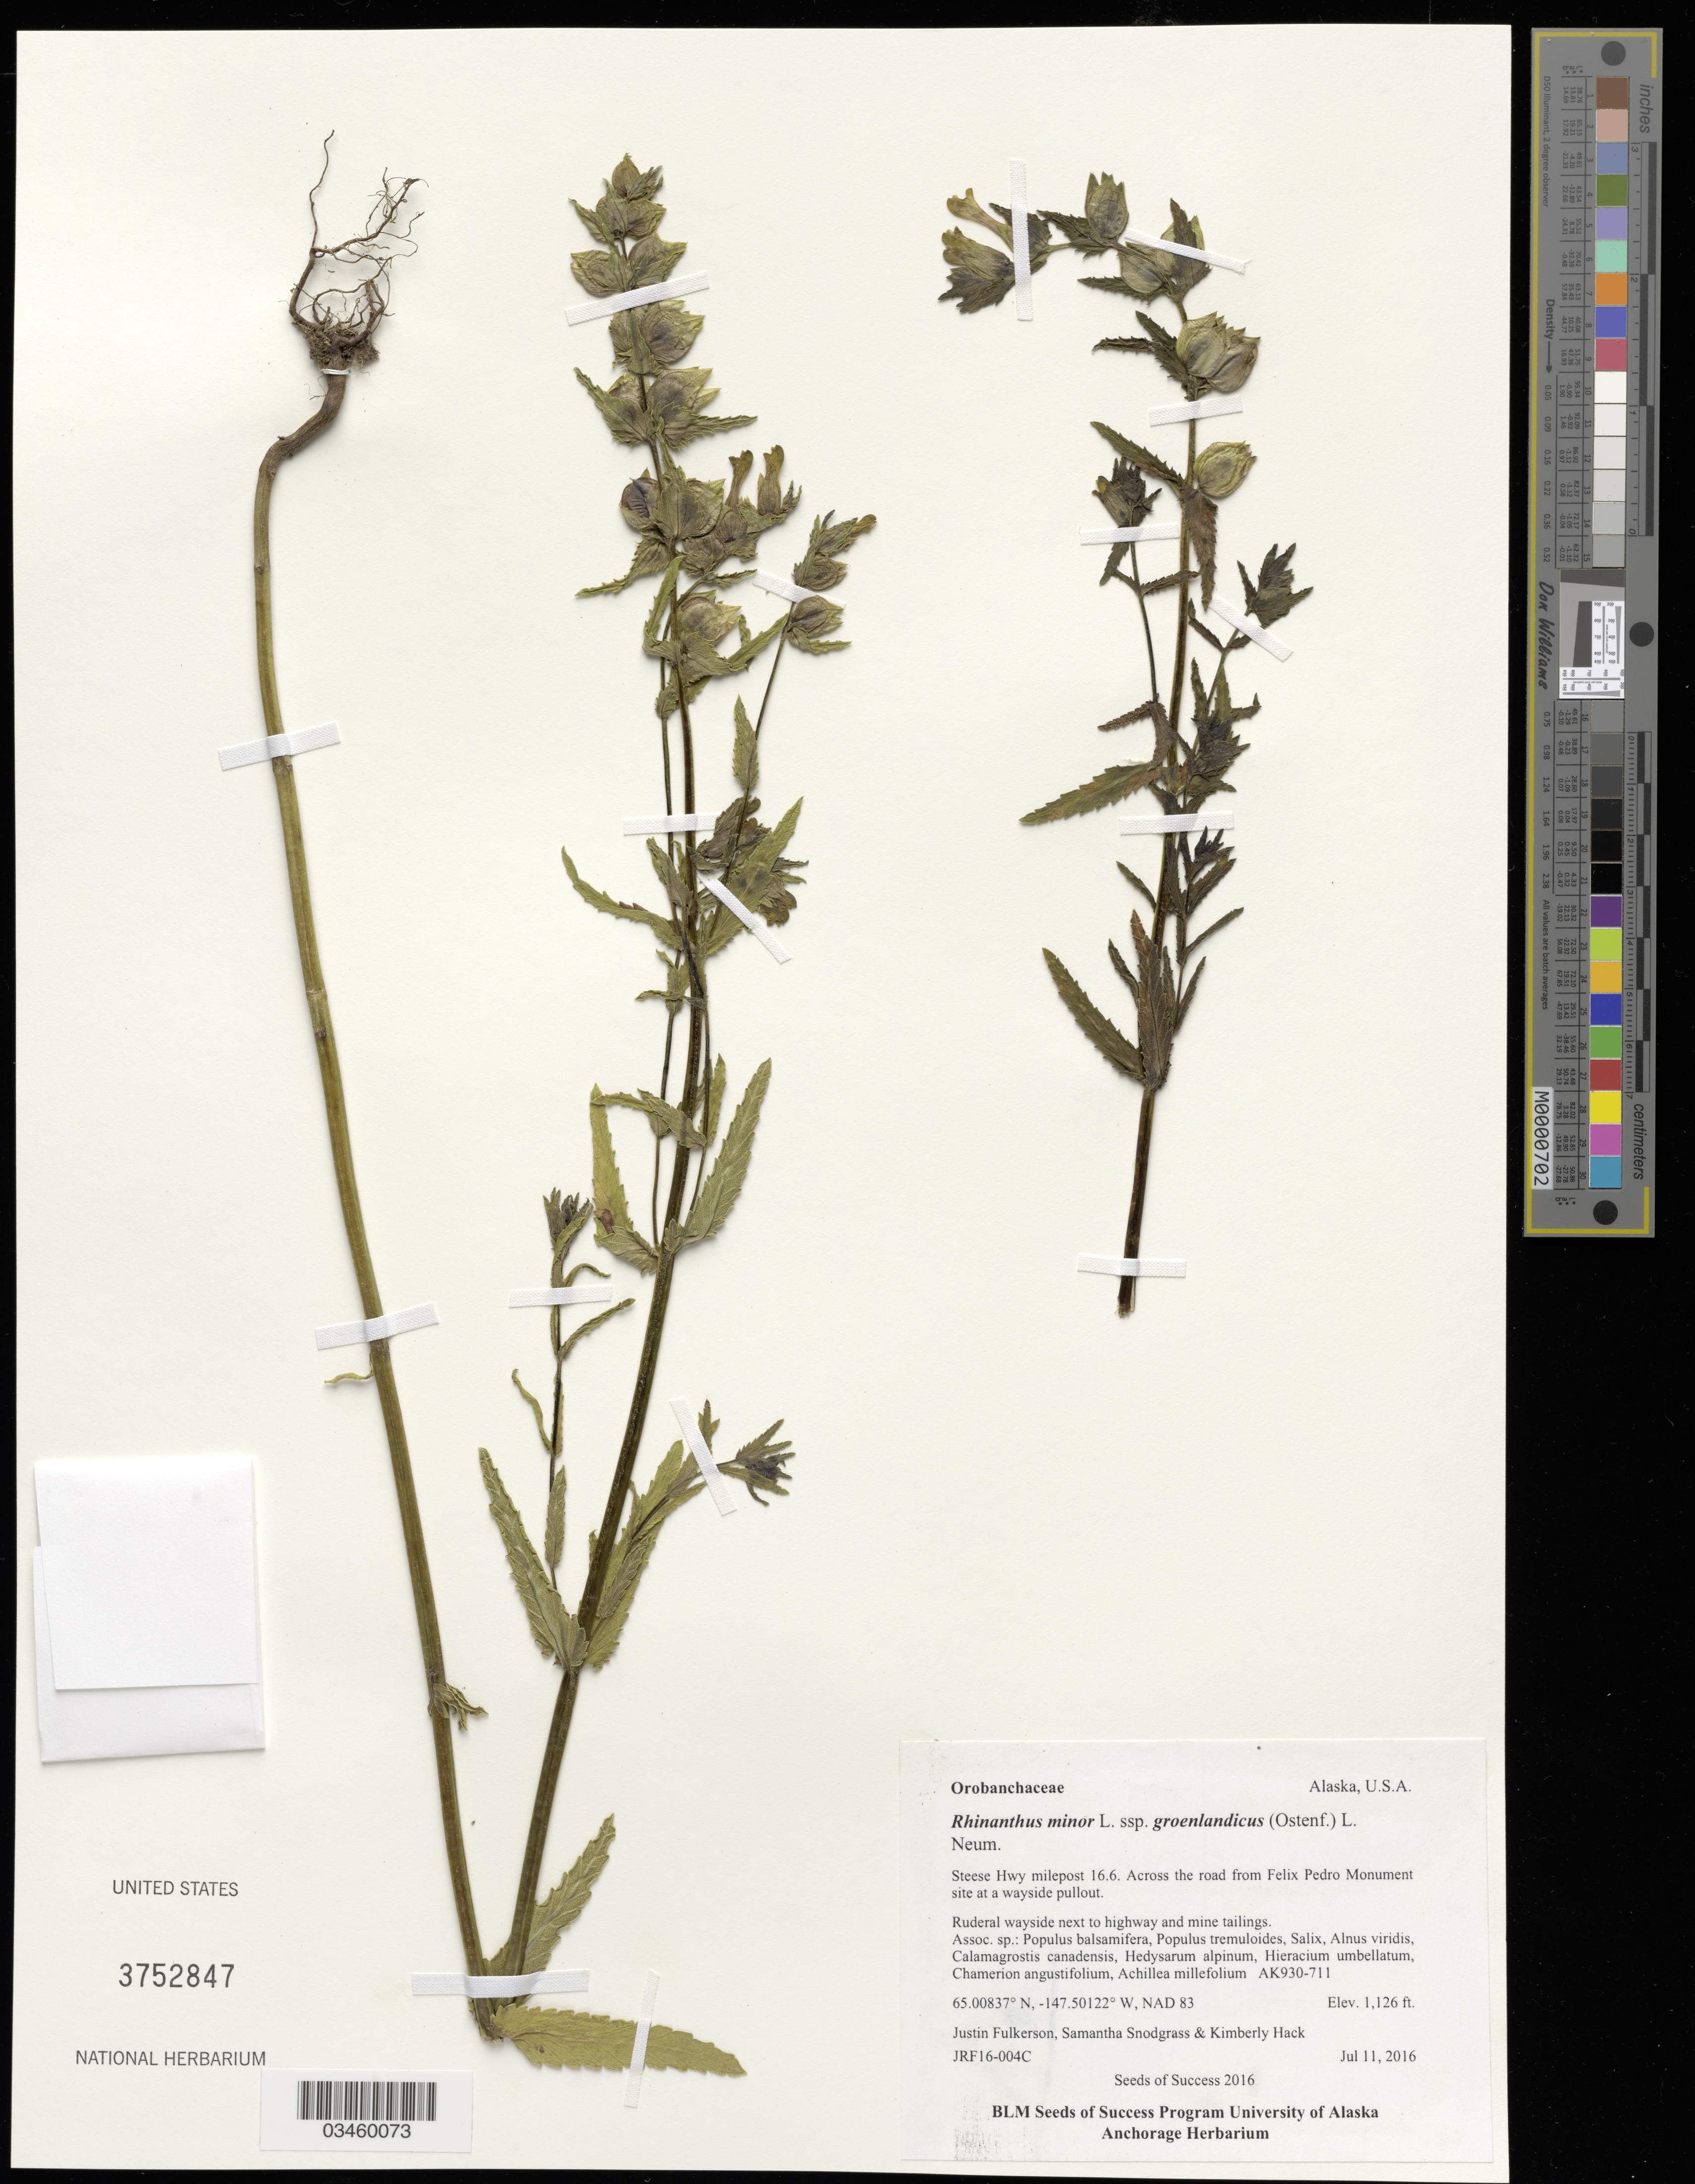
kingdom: Plantae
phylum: Tracheophyta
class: Magnoliopsida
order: Lamiales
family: Orobanchaceae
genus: Rhinanthus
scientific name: Rhinanthus minor subsp. groenlandicus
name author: (Chabert) Neum.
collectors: J. Fulkerson, K. Hack & S. Snodgrass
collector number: AK930-711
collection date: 2016-07-11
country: United States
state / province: Alaska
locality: Steese Hwy milepost 16.6. Across the road from Felix Pedro Monument site at a wayside pullout.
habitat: Ruderal wayside next to highway and mine tailings.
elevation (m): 343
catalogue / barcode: US 3752847